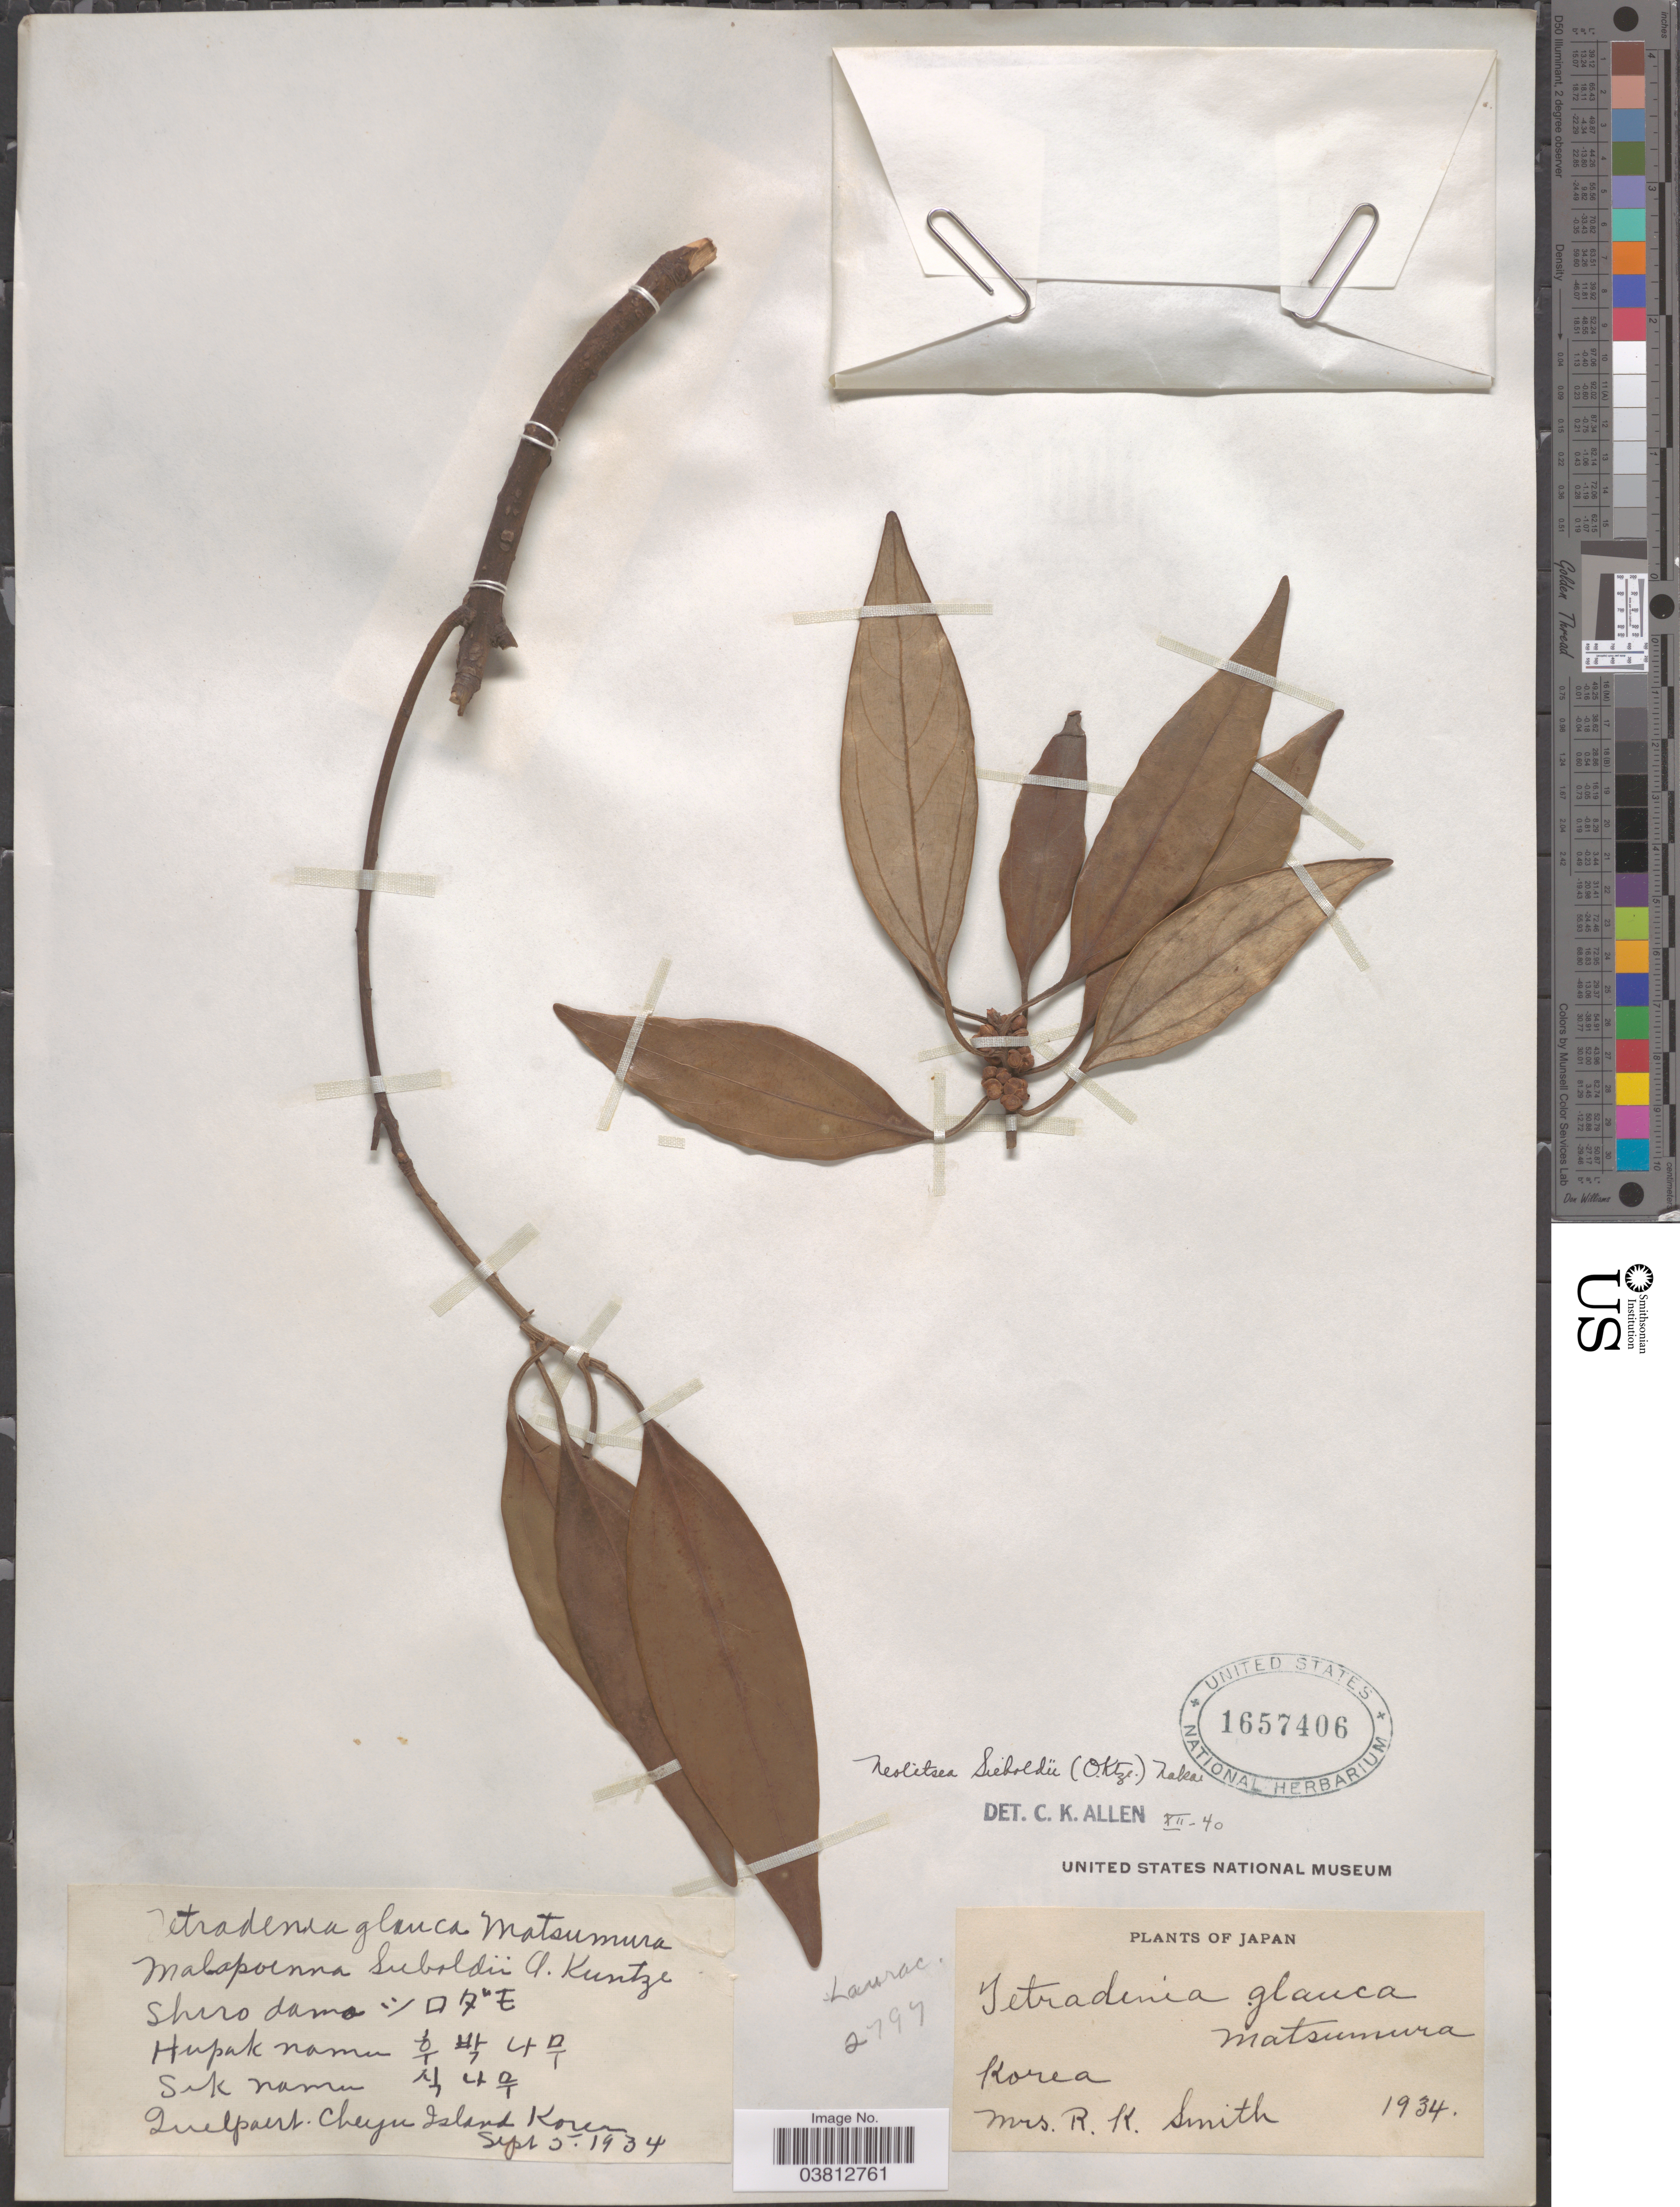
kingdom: Plantae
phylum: Tracheophyta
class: Magnoliopsida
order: Laurales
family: Lauraceae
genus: Neolitsea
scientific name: Neolitsea sericea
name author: (Blume) Koidz.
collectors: Mrs. R. K. Smith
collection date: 1934-09-05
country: South Korea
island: Jeju Island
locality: Quelpaert Cheyu Island Korea.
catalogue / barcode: US 1657406